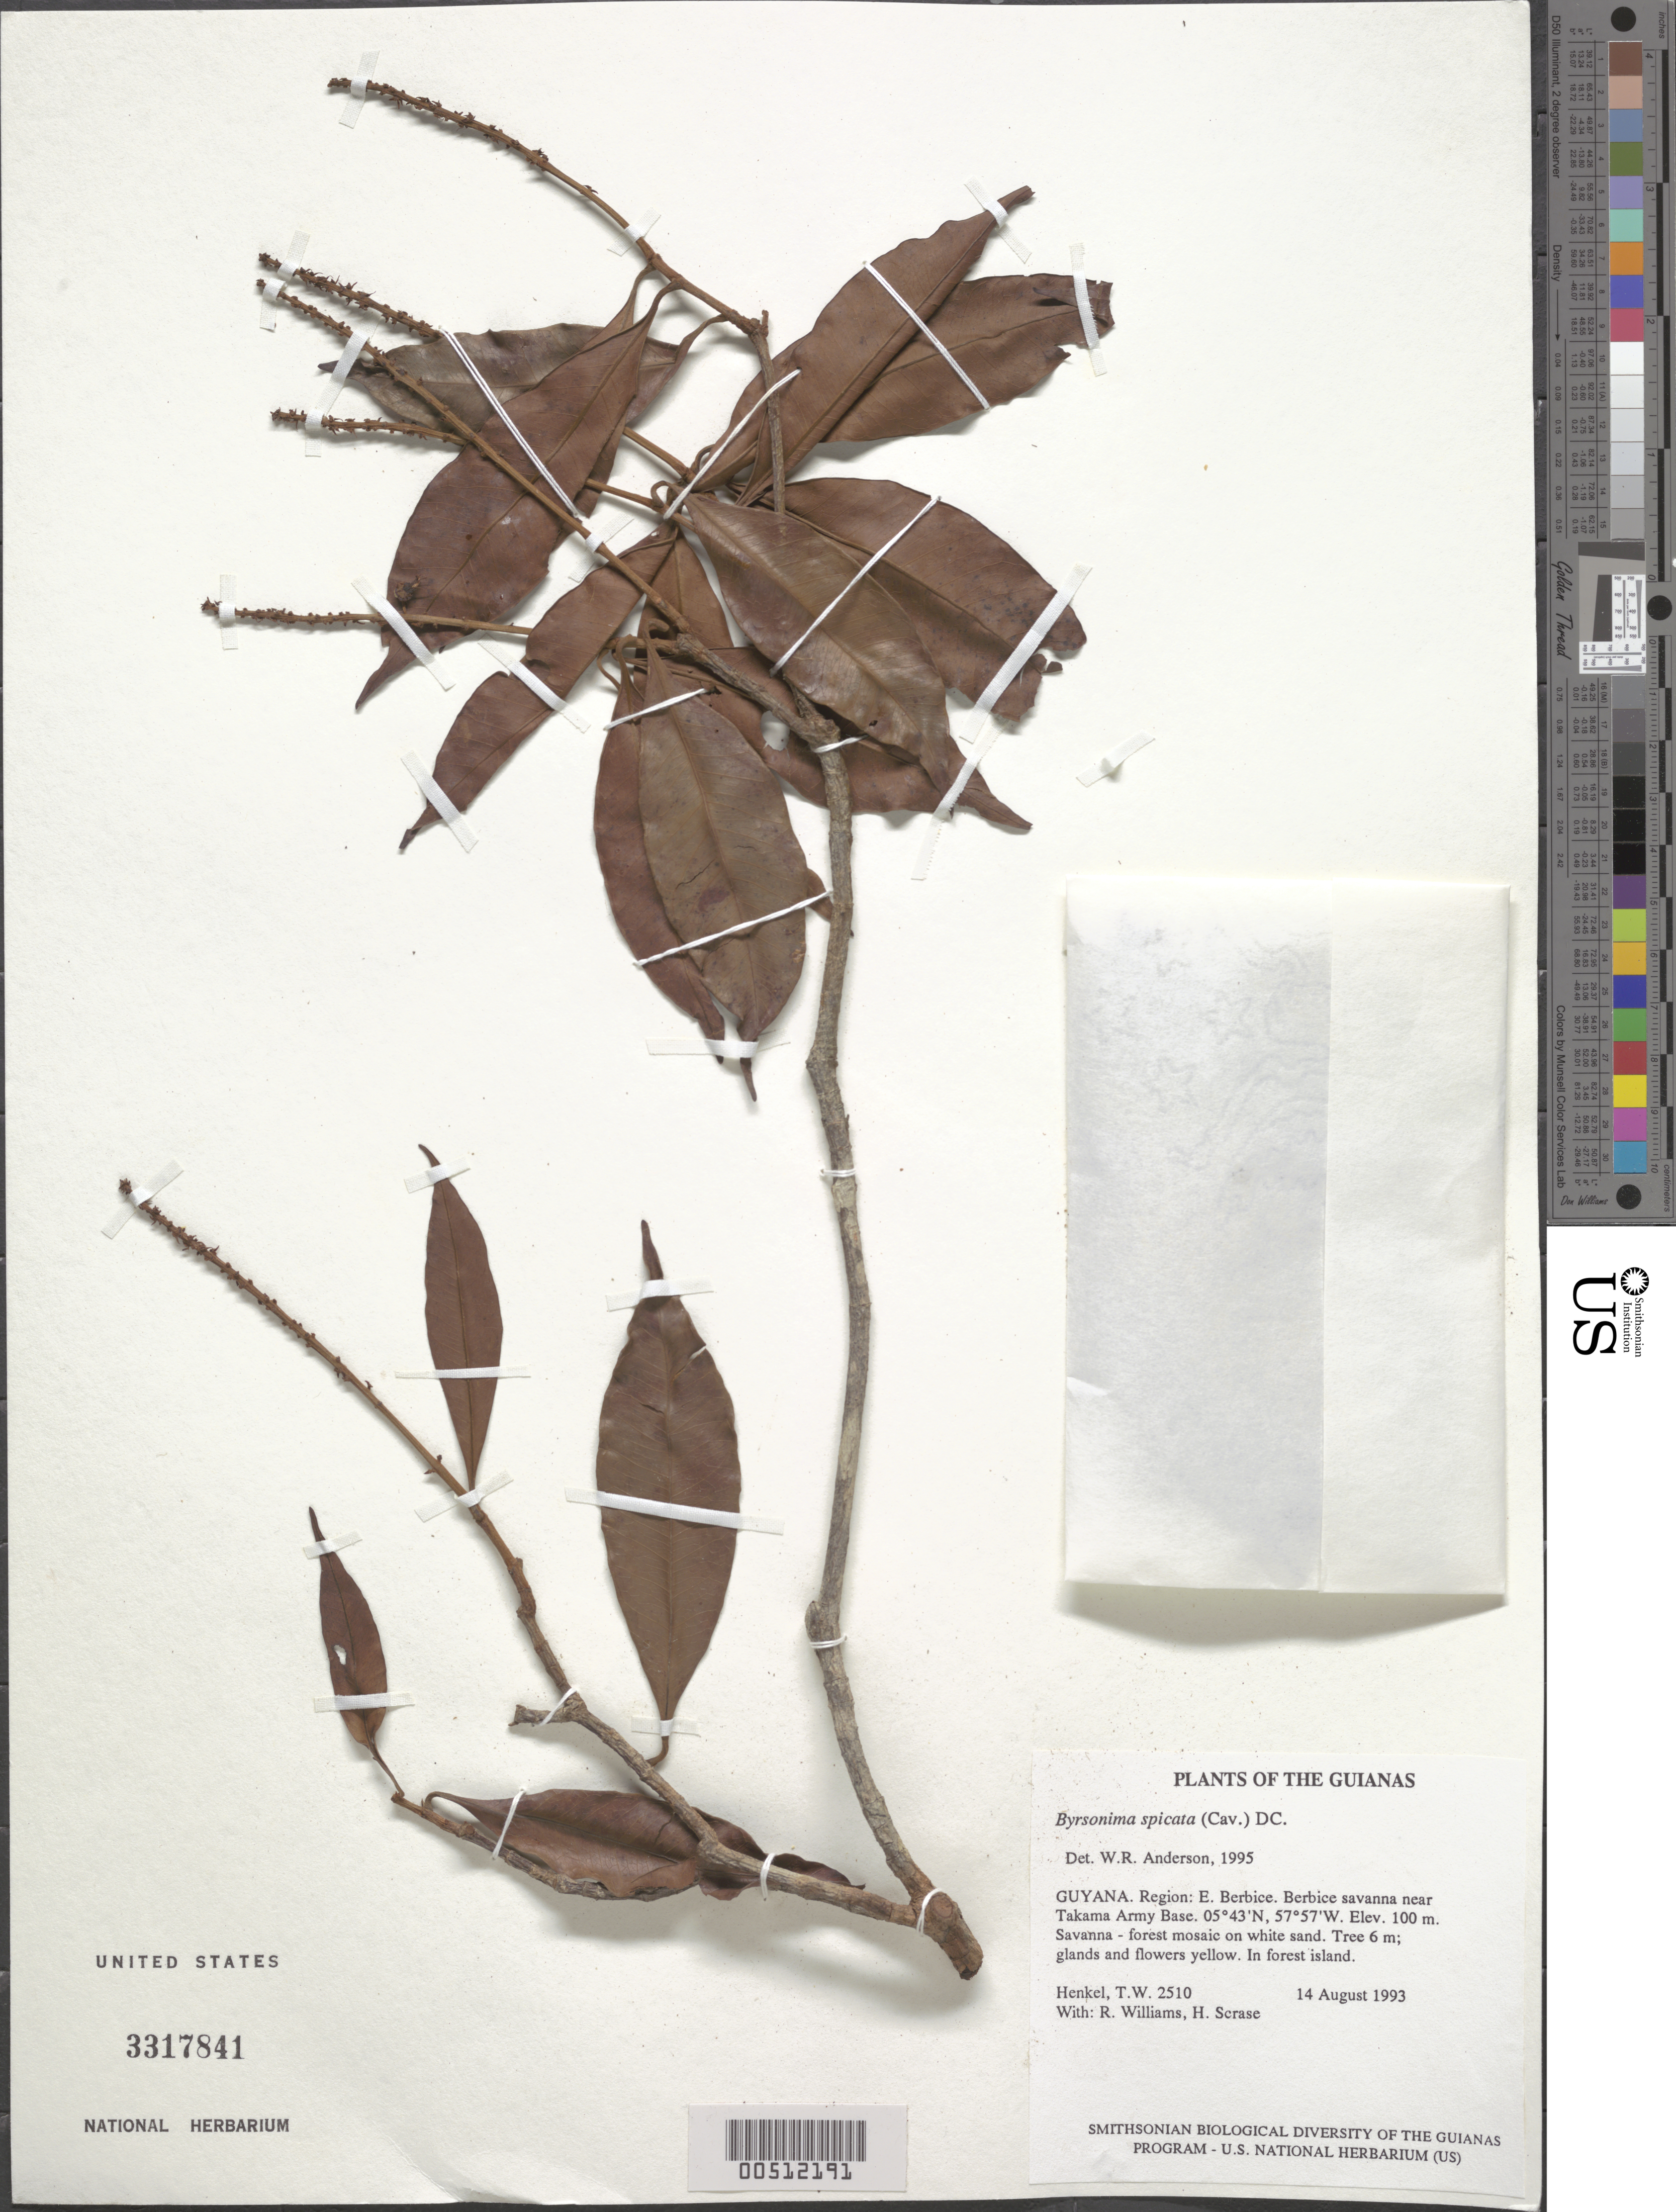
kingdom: Plantae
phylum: Tracheophyta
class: Magnoliopsida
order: Malpighiales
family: Malpighiaceae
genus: Byrsonima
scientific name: Byrsonima spicata (Cav.) DC.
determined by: Anderson, W. R., (MICH), University of Michigan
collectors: T. Henkel, R. Williams & H. Scrase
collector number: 2510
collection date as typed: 14 August 1993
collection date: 1993-08-14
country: Guyana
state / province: U. Demerara-Berbice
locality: Berbice savanna near Takama Army Base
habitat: Savanna - forest mosaic on white sand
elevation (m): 100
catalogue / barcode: US 3317841